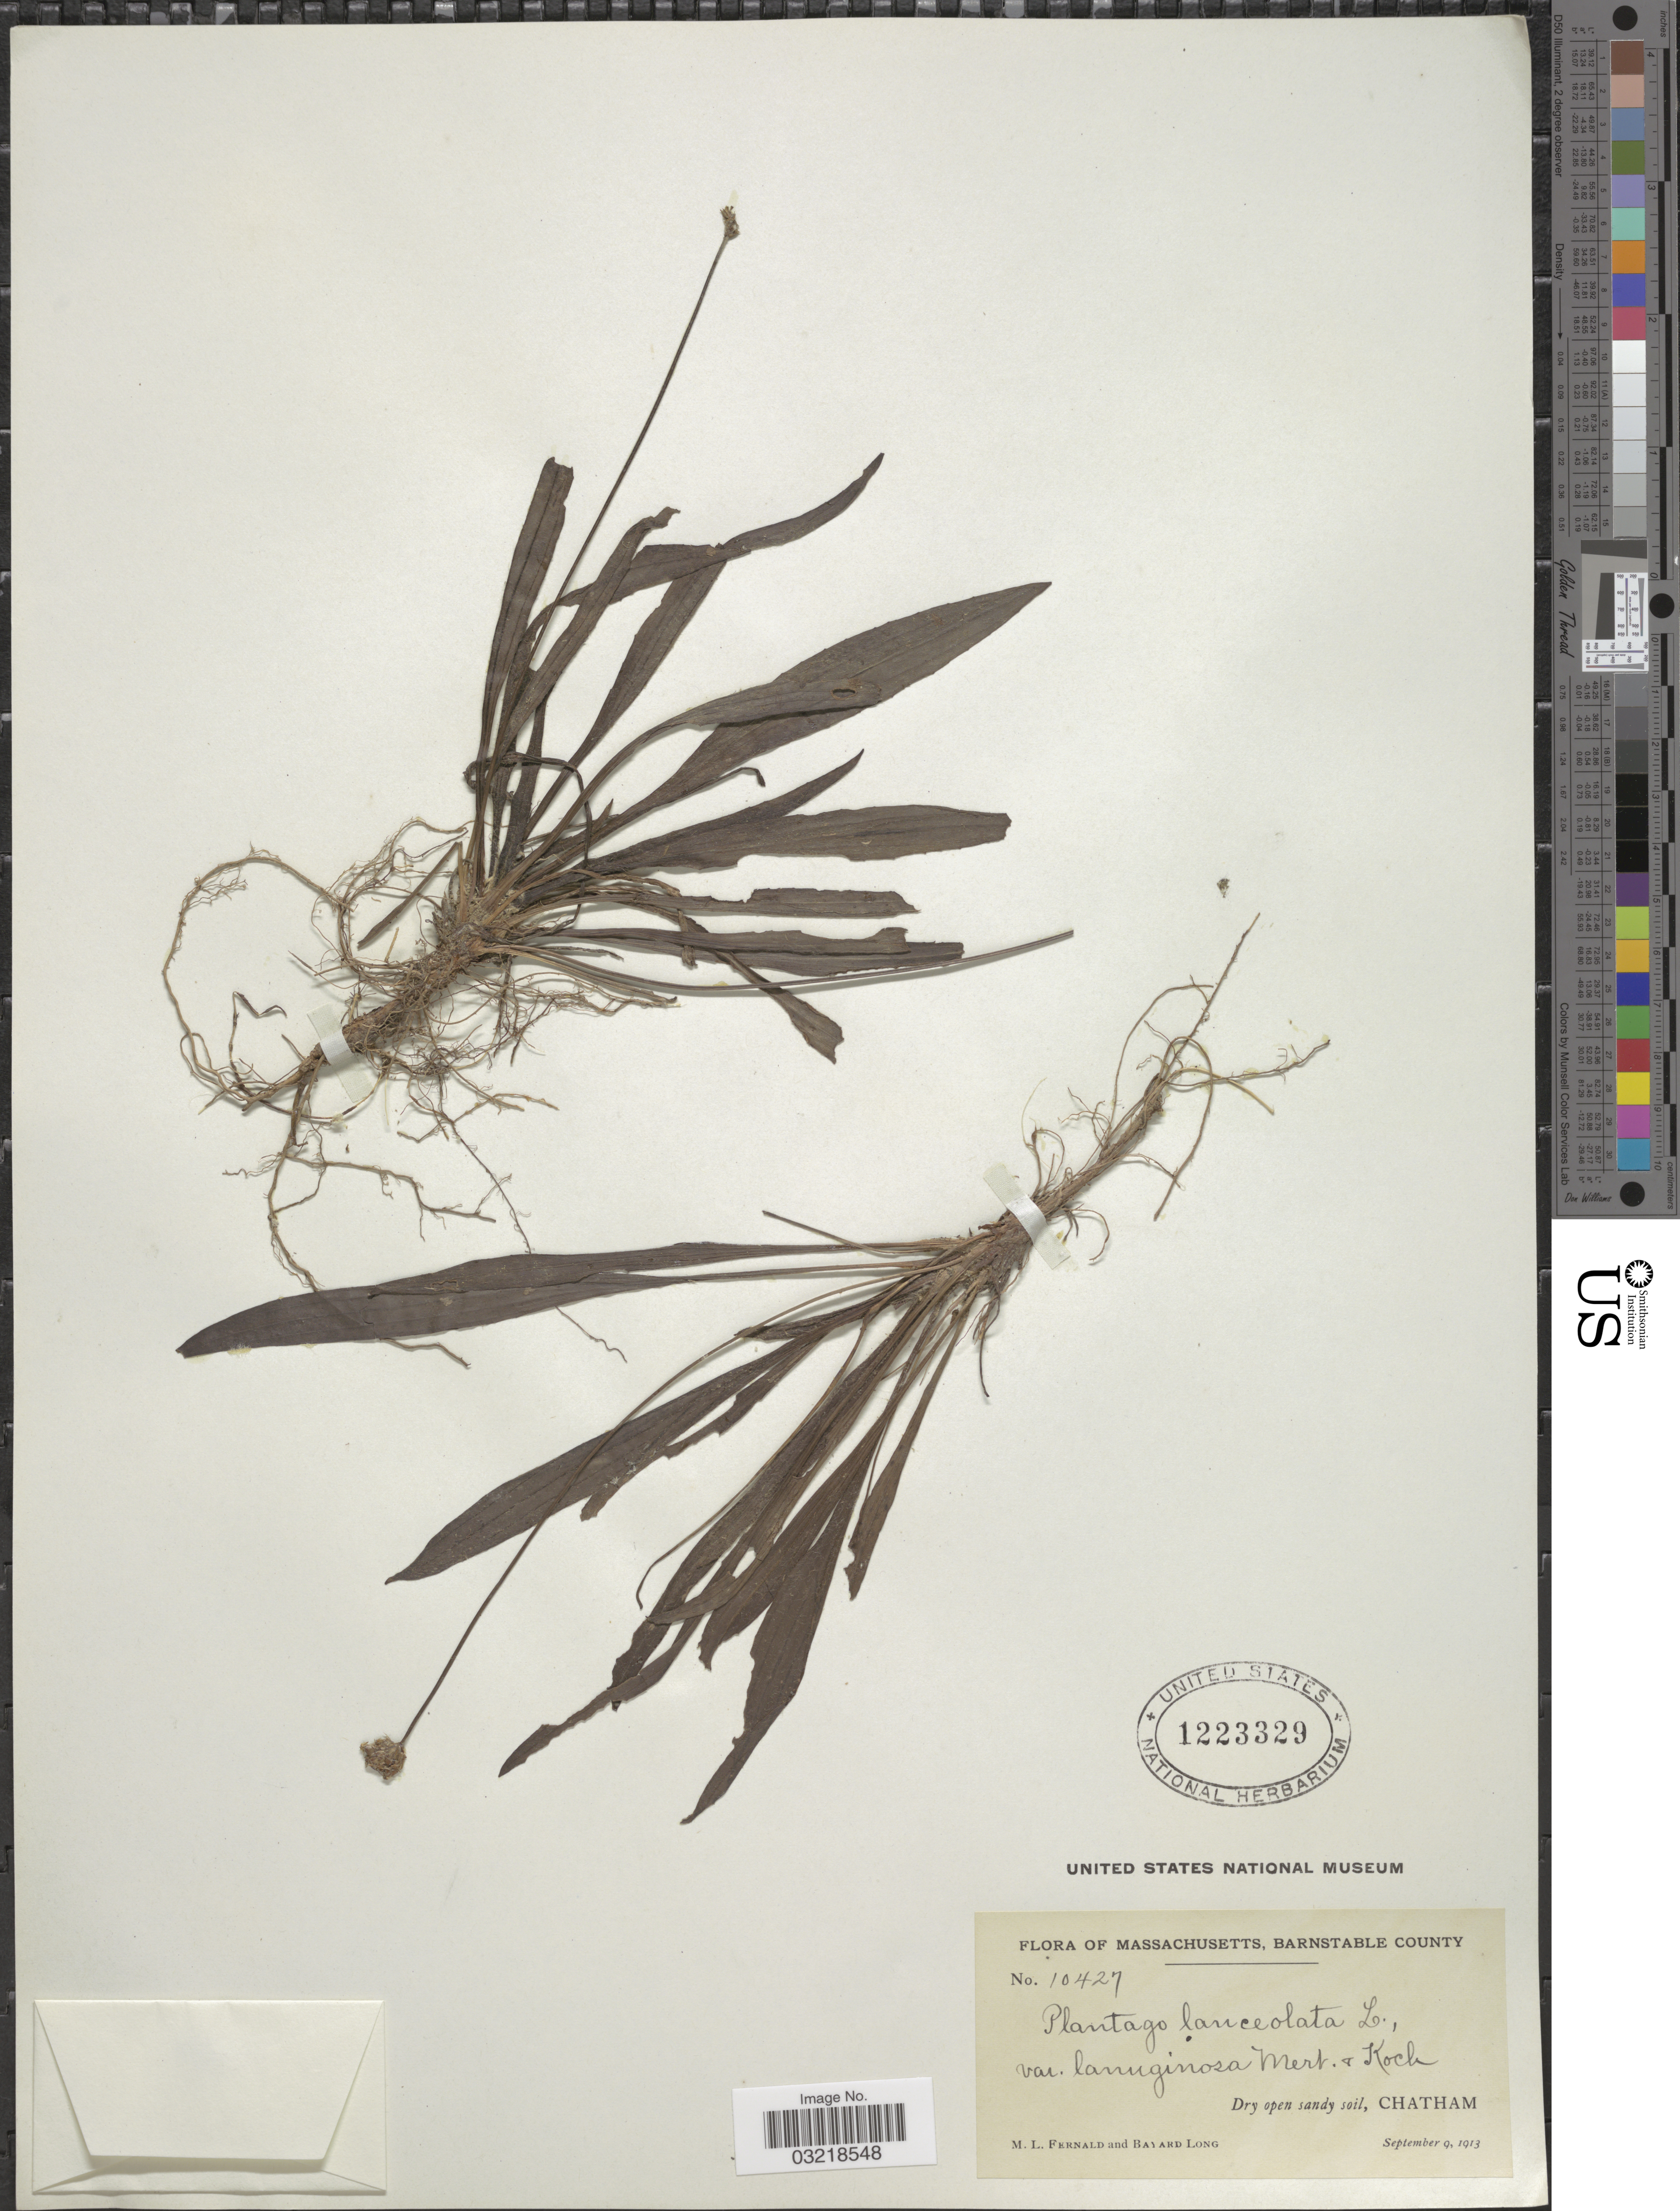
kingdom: Plantae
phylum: Tracheophyta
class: Magnoliopsida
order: Lamiales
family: Plantaginaceae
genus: Plantago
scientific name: Plantago lanceolata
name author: L.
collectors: M. L. Fernald & B. Long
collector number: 10427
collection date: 1913-09-09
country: United States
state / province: Massachusetts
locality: Barnstable County. Dry open sandy soil, Chatham.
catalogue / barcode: US 1223329